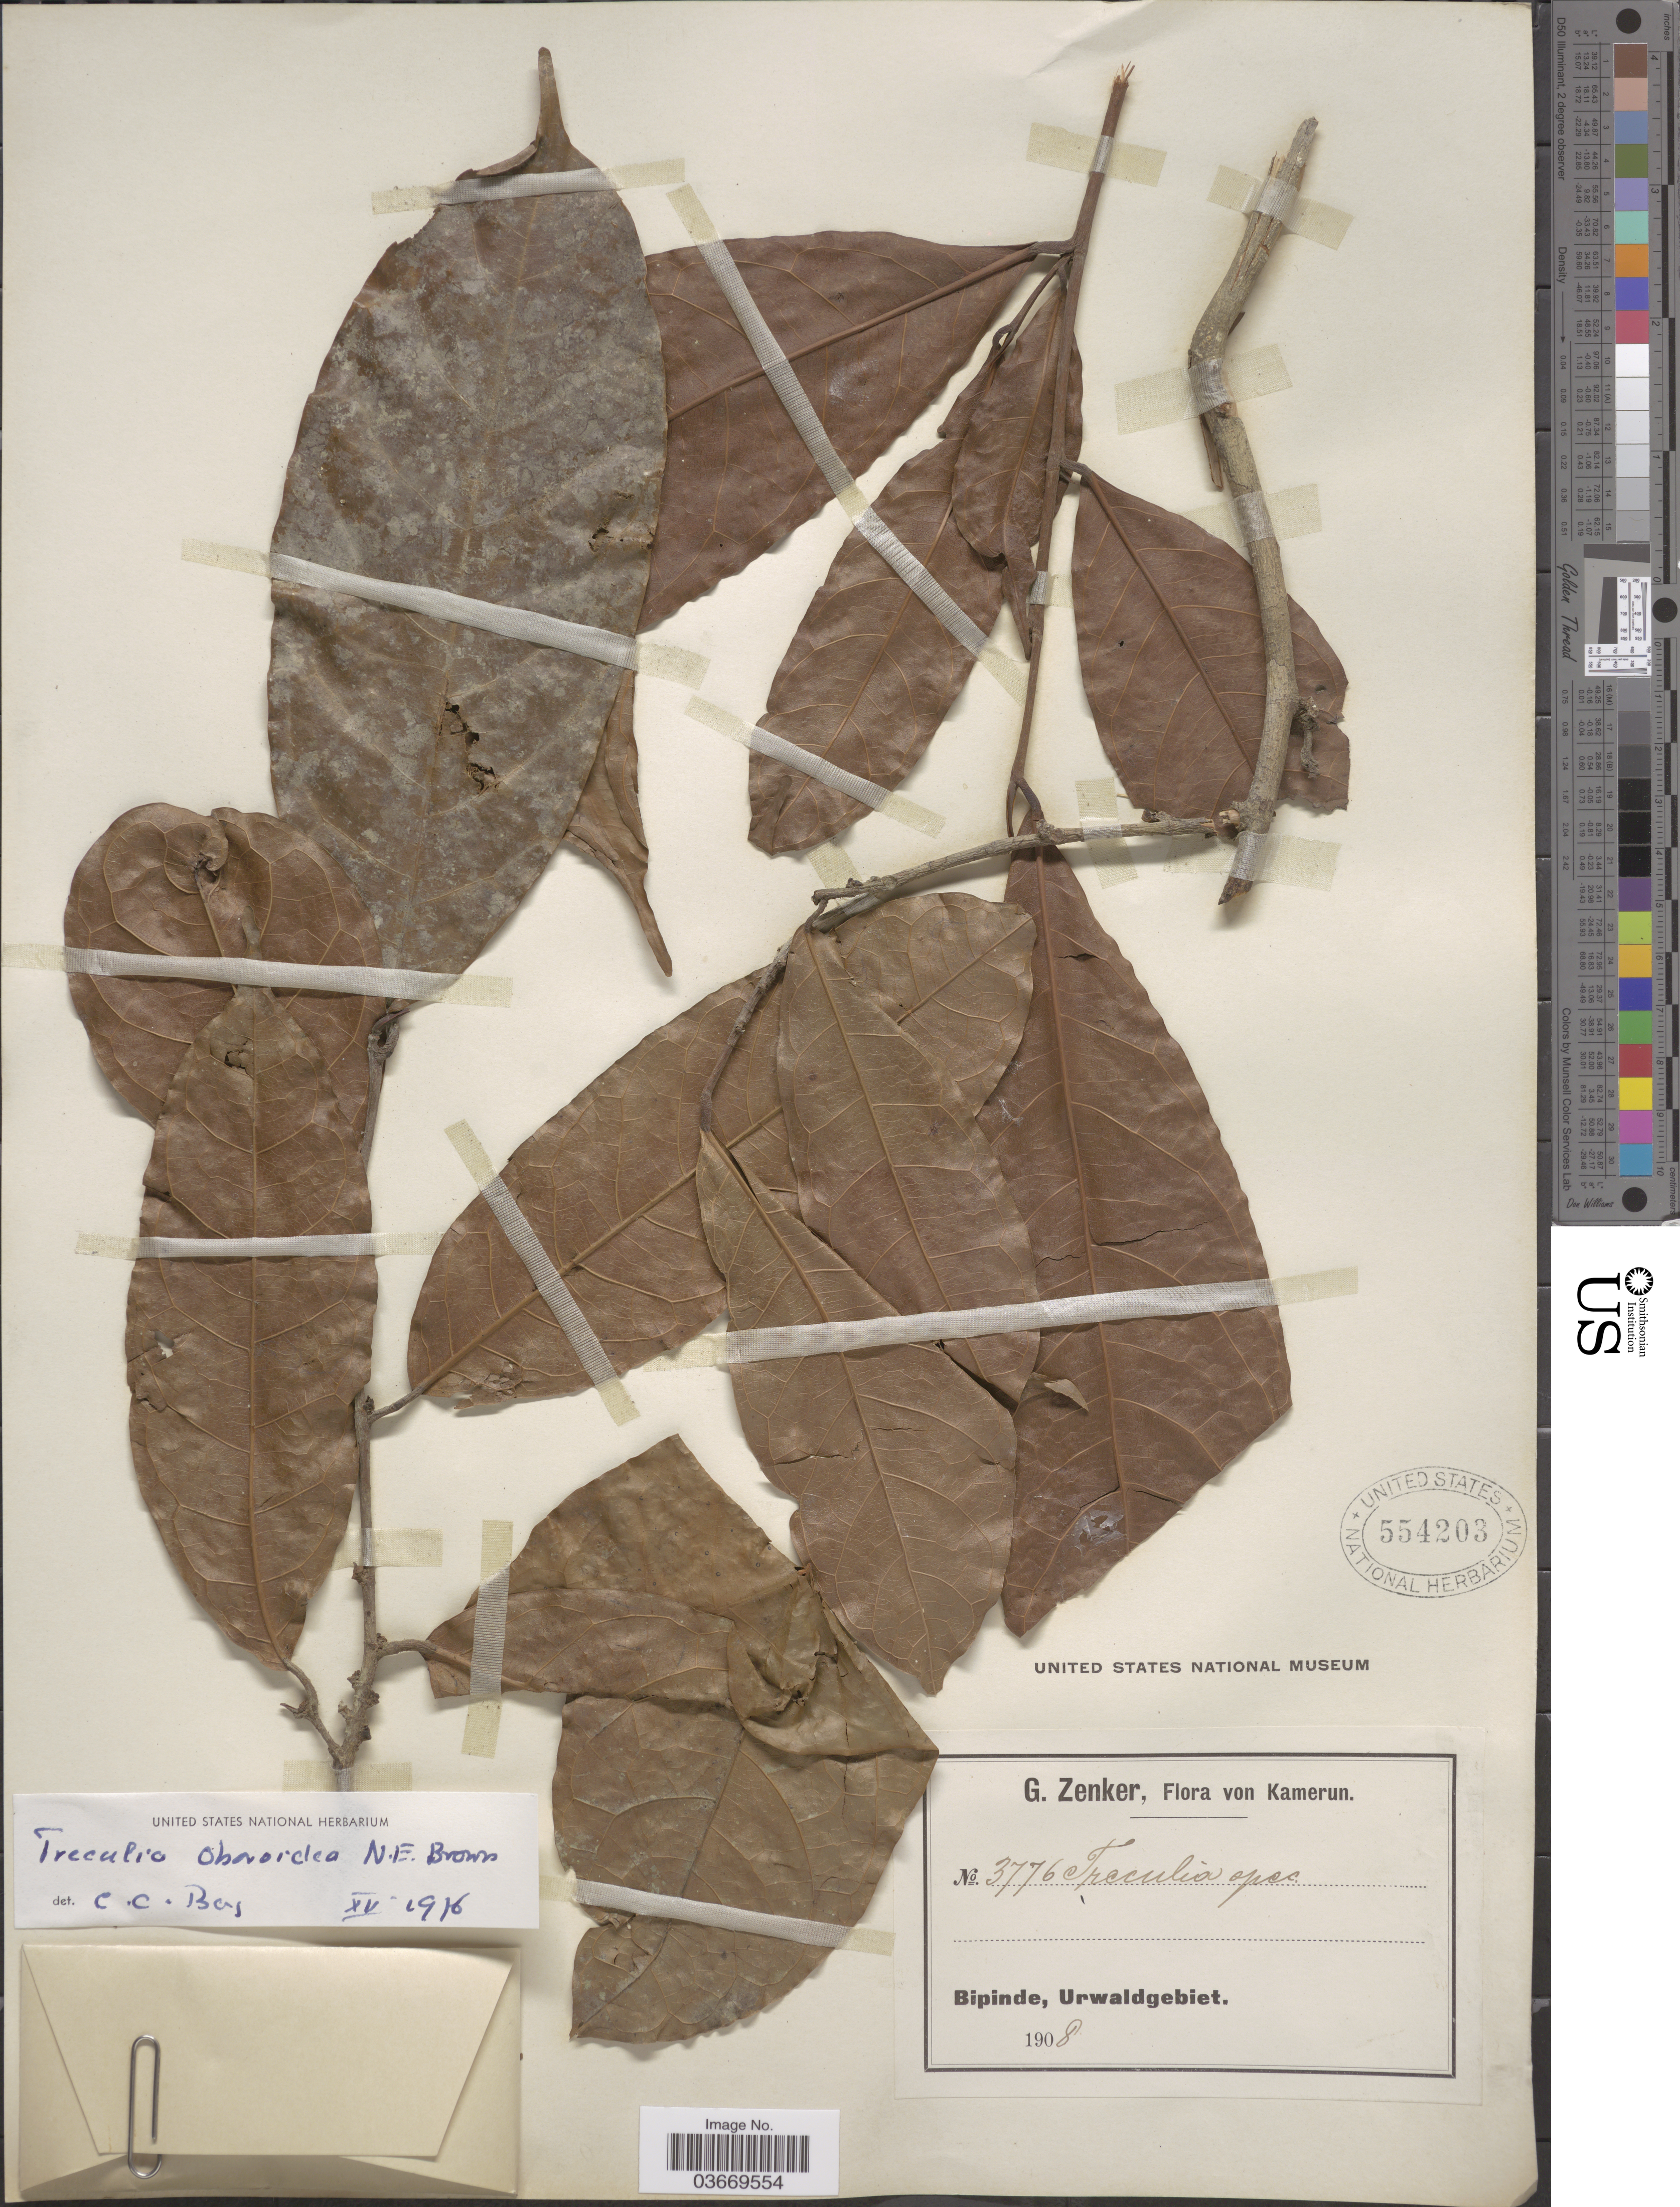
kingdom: Plantae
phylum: Tracheophyta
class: Magnoliopsida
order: Rosales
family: Moraceae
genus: Treculia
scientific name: Treculia obovoidea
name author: N.E. Br.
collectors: G. A. Zenker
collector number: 3776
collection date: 1908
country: Cameroon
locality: Kamerun. Bipinde, Urwaldgebiet.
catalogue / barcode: US 554203